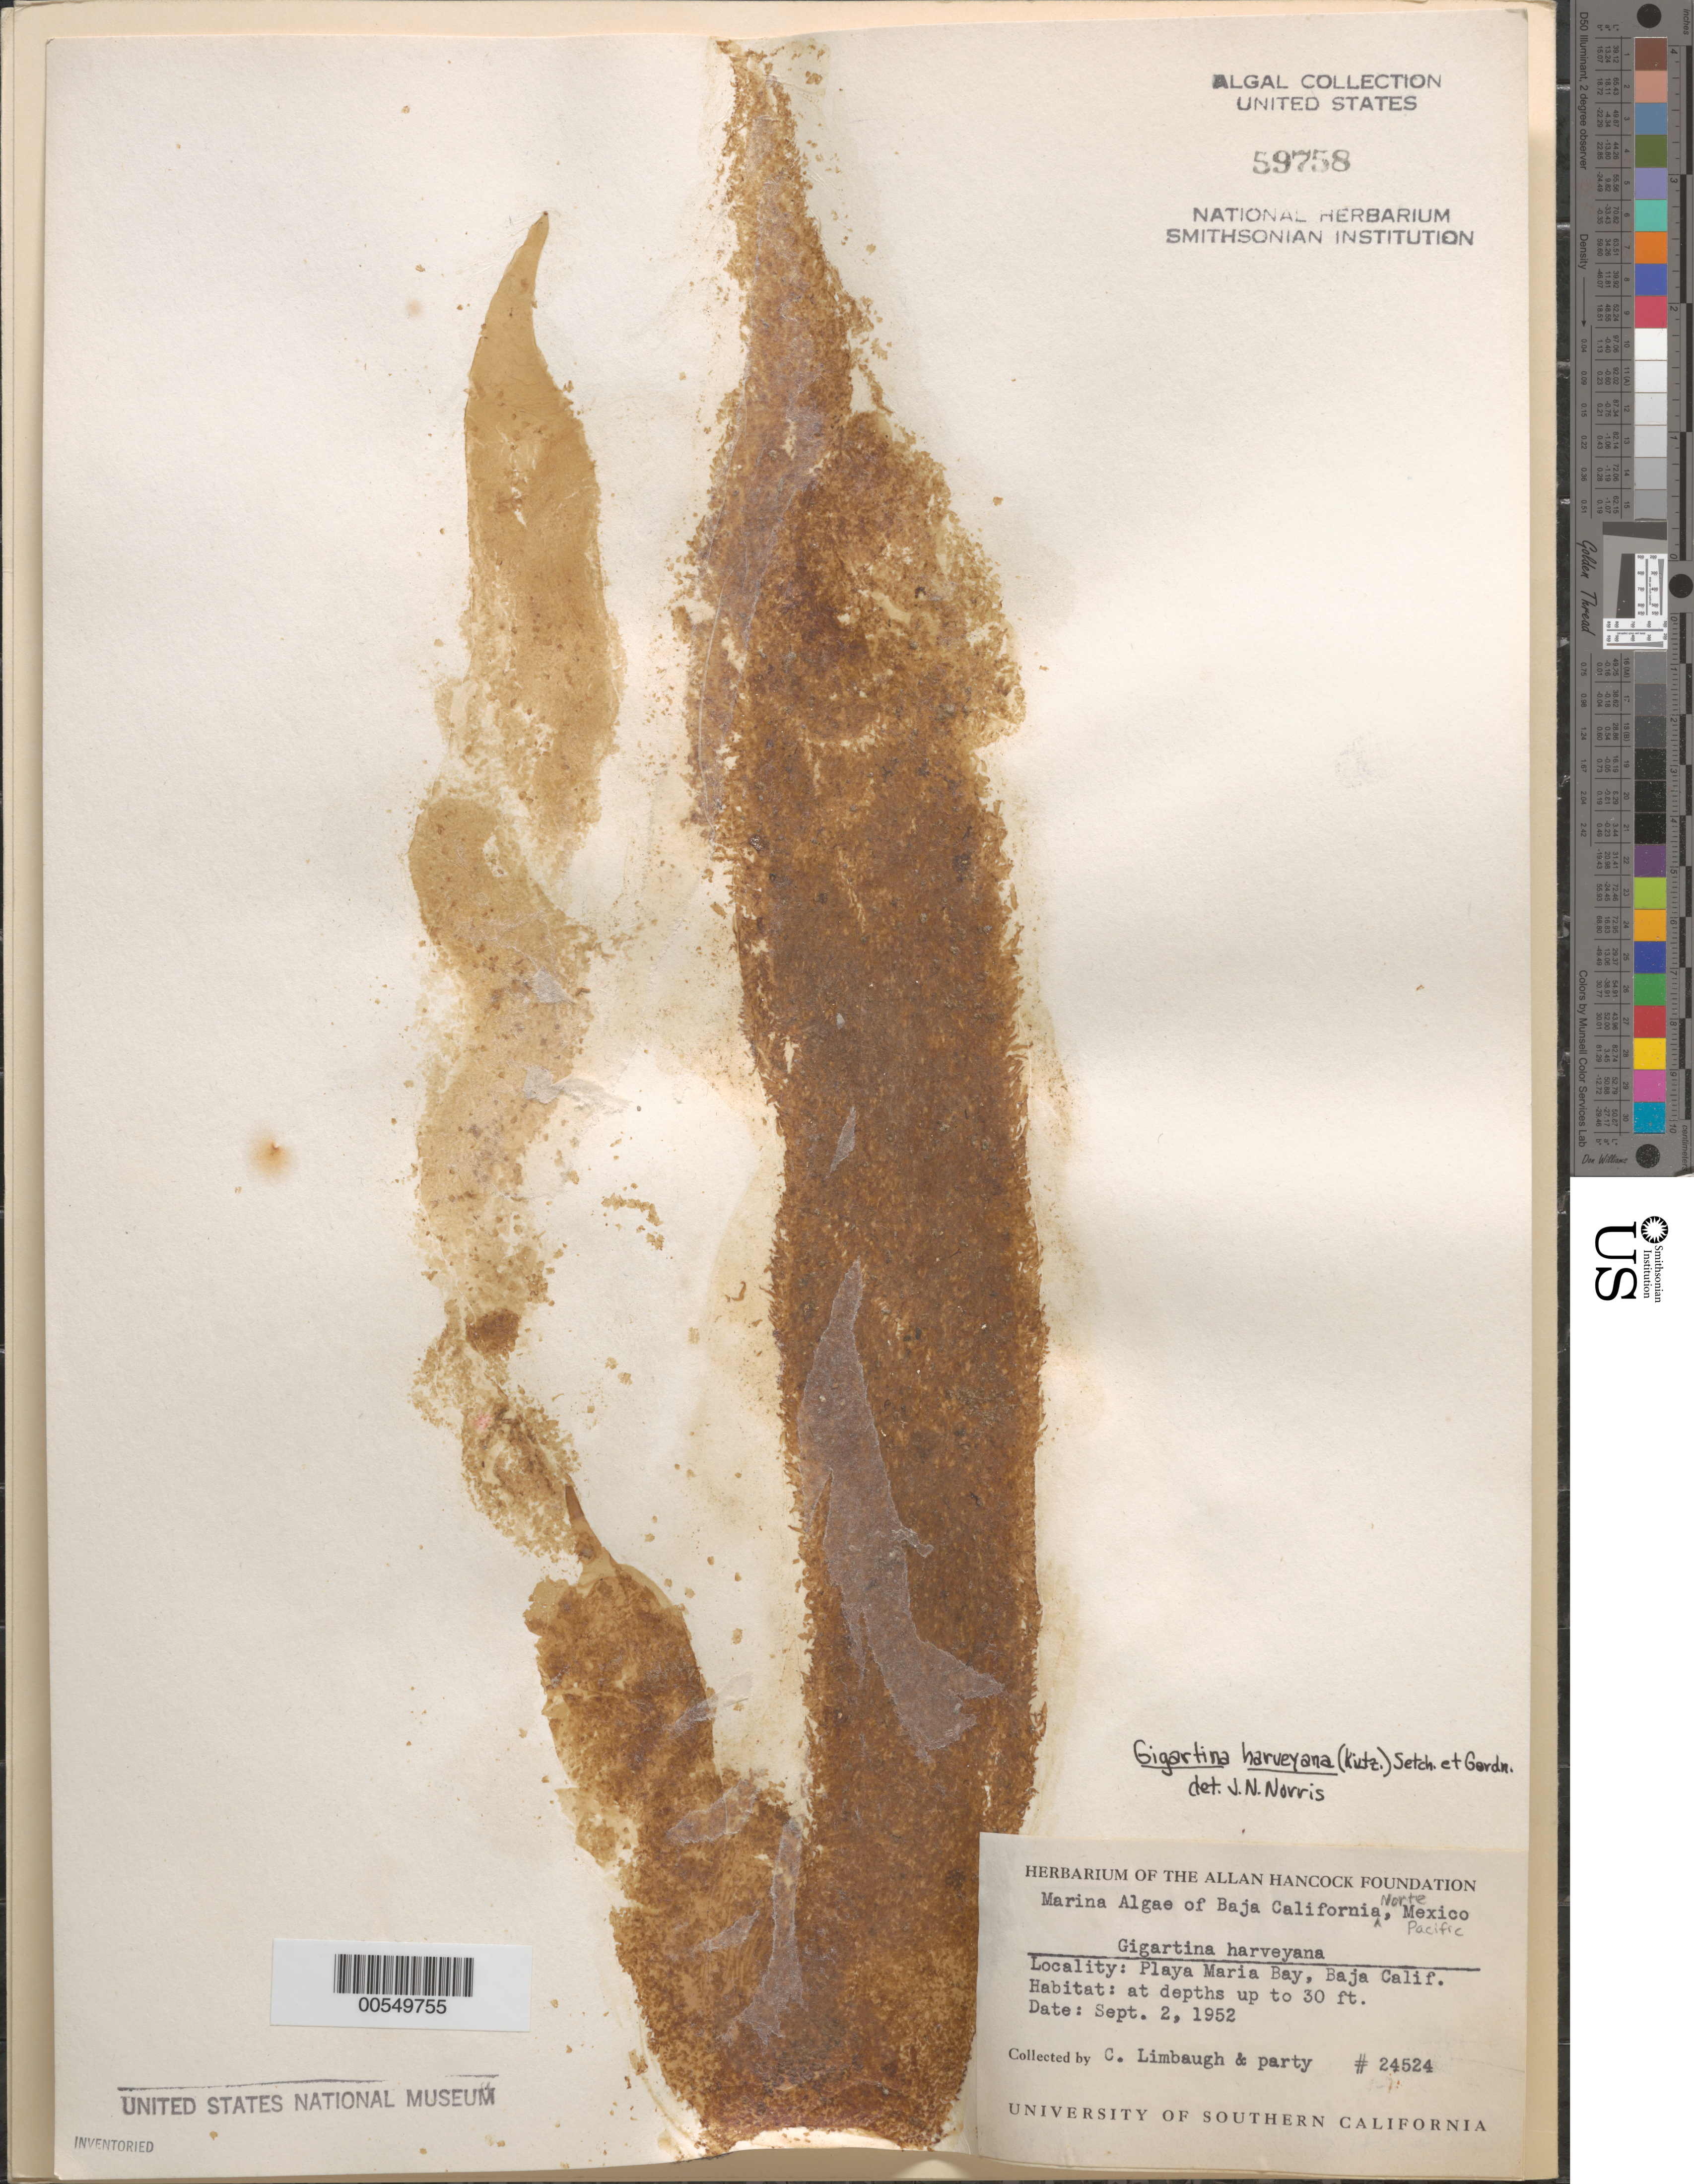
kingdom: Plantae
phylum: Rhodophyta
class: Florideophyceae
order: Gigartinales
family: Gigartinaceae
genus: Chondracanthus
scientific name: Chondracanthus harveyanus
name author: (Kütz.) Guiry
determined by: Algae name updating Project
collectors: C. Limbaugh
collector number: EYD 24524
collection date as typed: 02 Sep 1952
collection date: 1952-09-02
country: Mexico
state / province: Baja California Norte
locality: Bahia Playa Maria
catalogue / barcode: US 59758